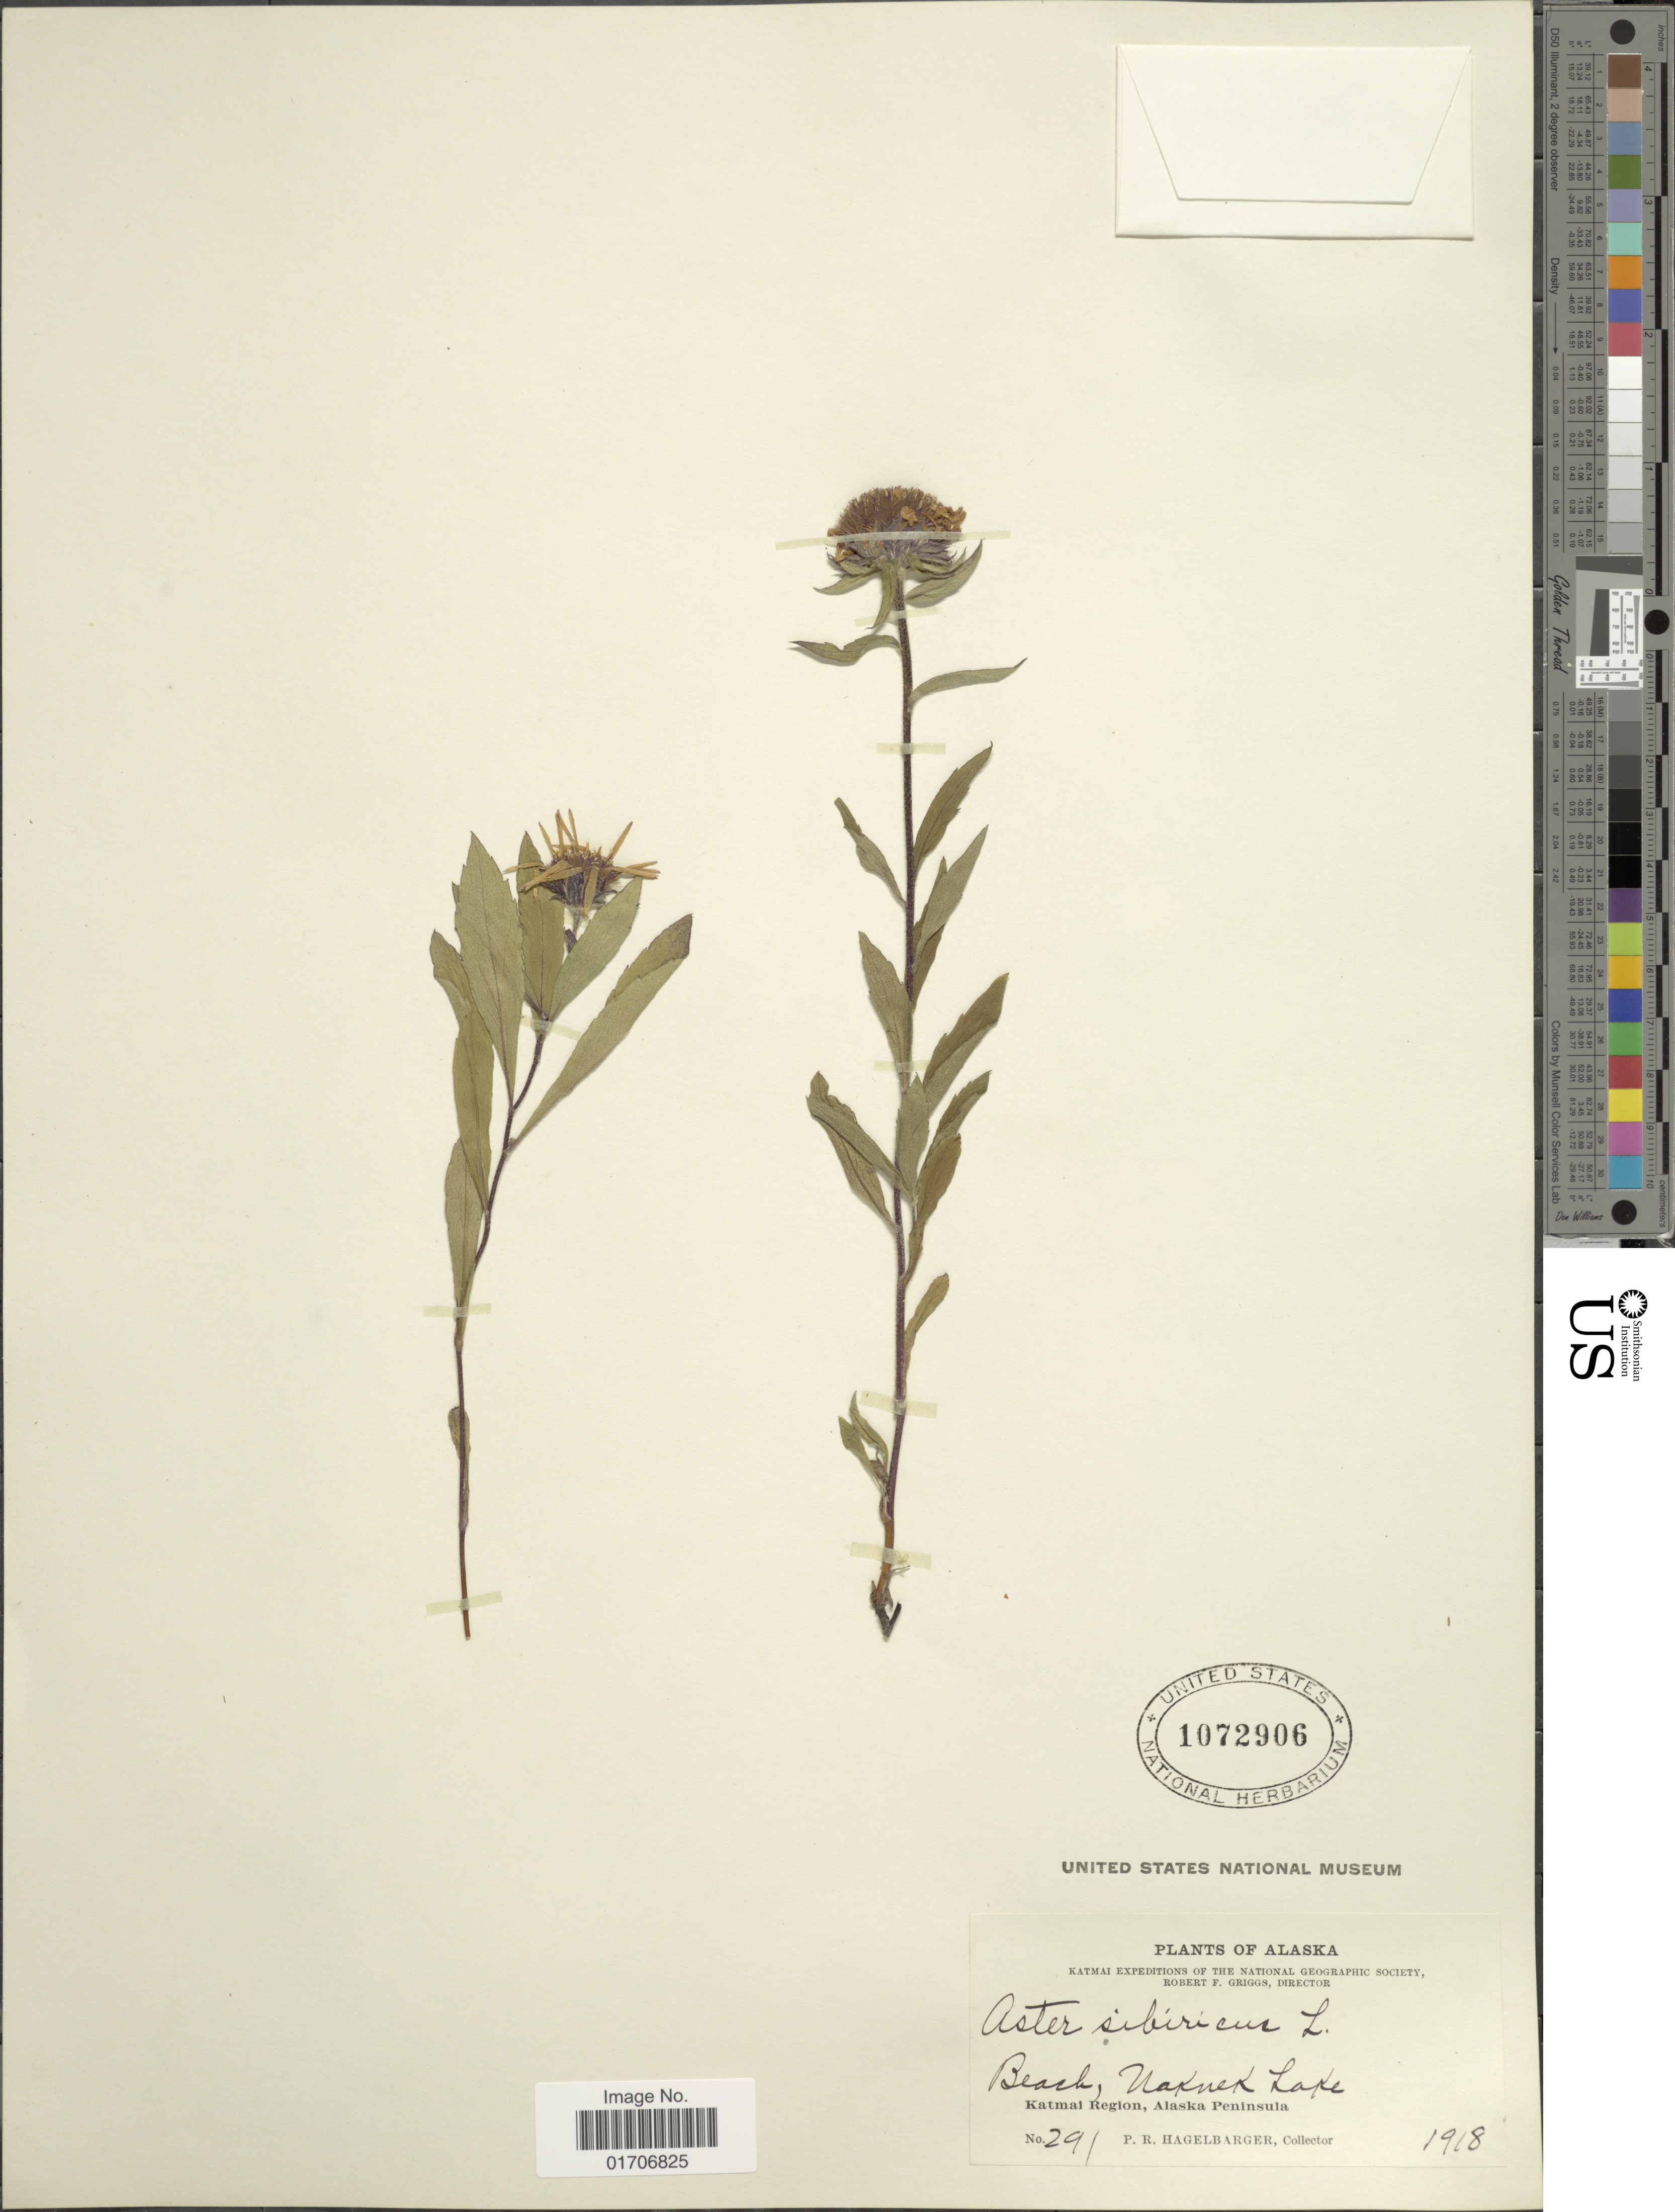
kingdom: Plantae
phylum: Tracheophyta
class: Magnoliopsida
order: Asterales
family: Asteraceae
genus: Eurybia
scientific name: Eurybia sibirica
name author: (L.) G.L. Nesom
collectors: P. Hagelbarger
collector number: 291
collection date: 1918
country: United States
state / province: Alaska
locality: Beach, Naknek Lake. Katmai Region, Alaska Peninsula.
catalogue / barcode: US 1072906